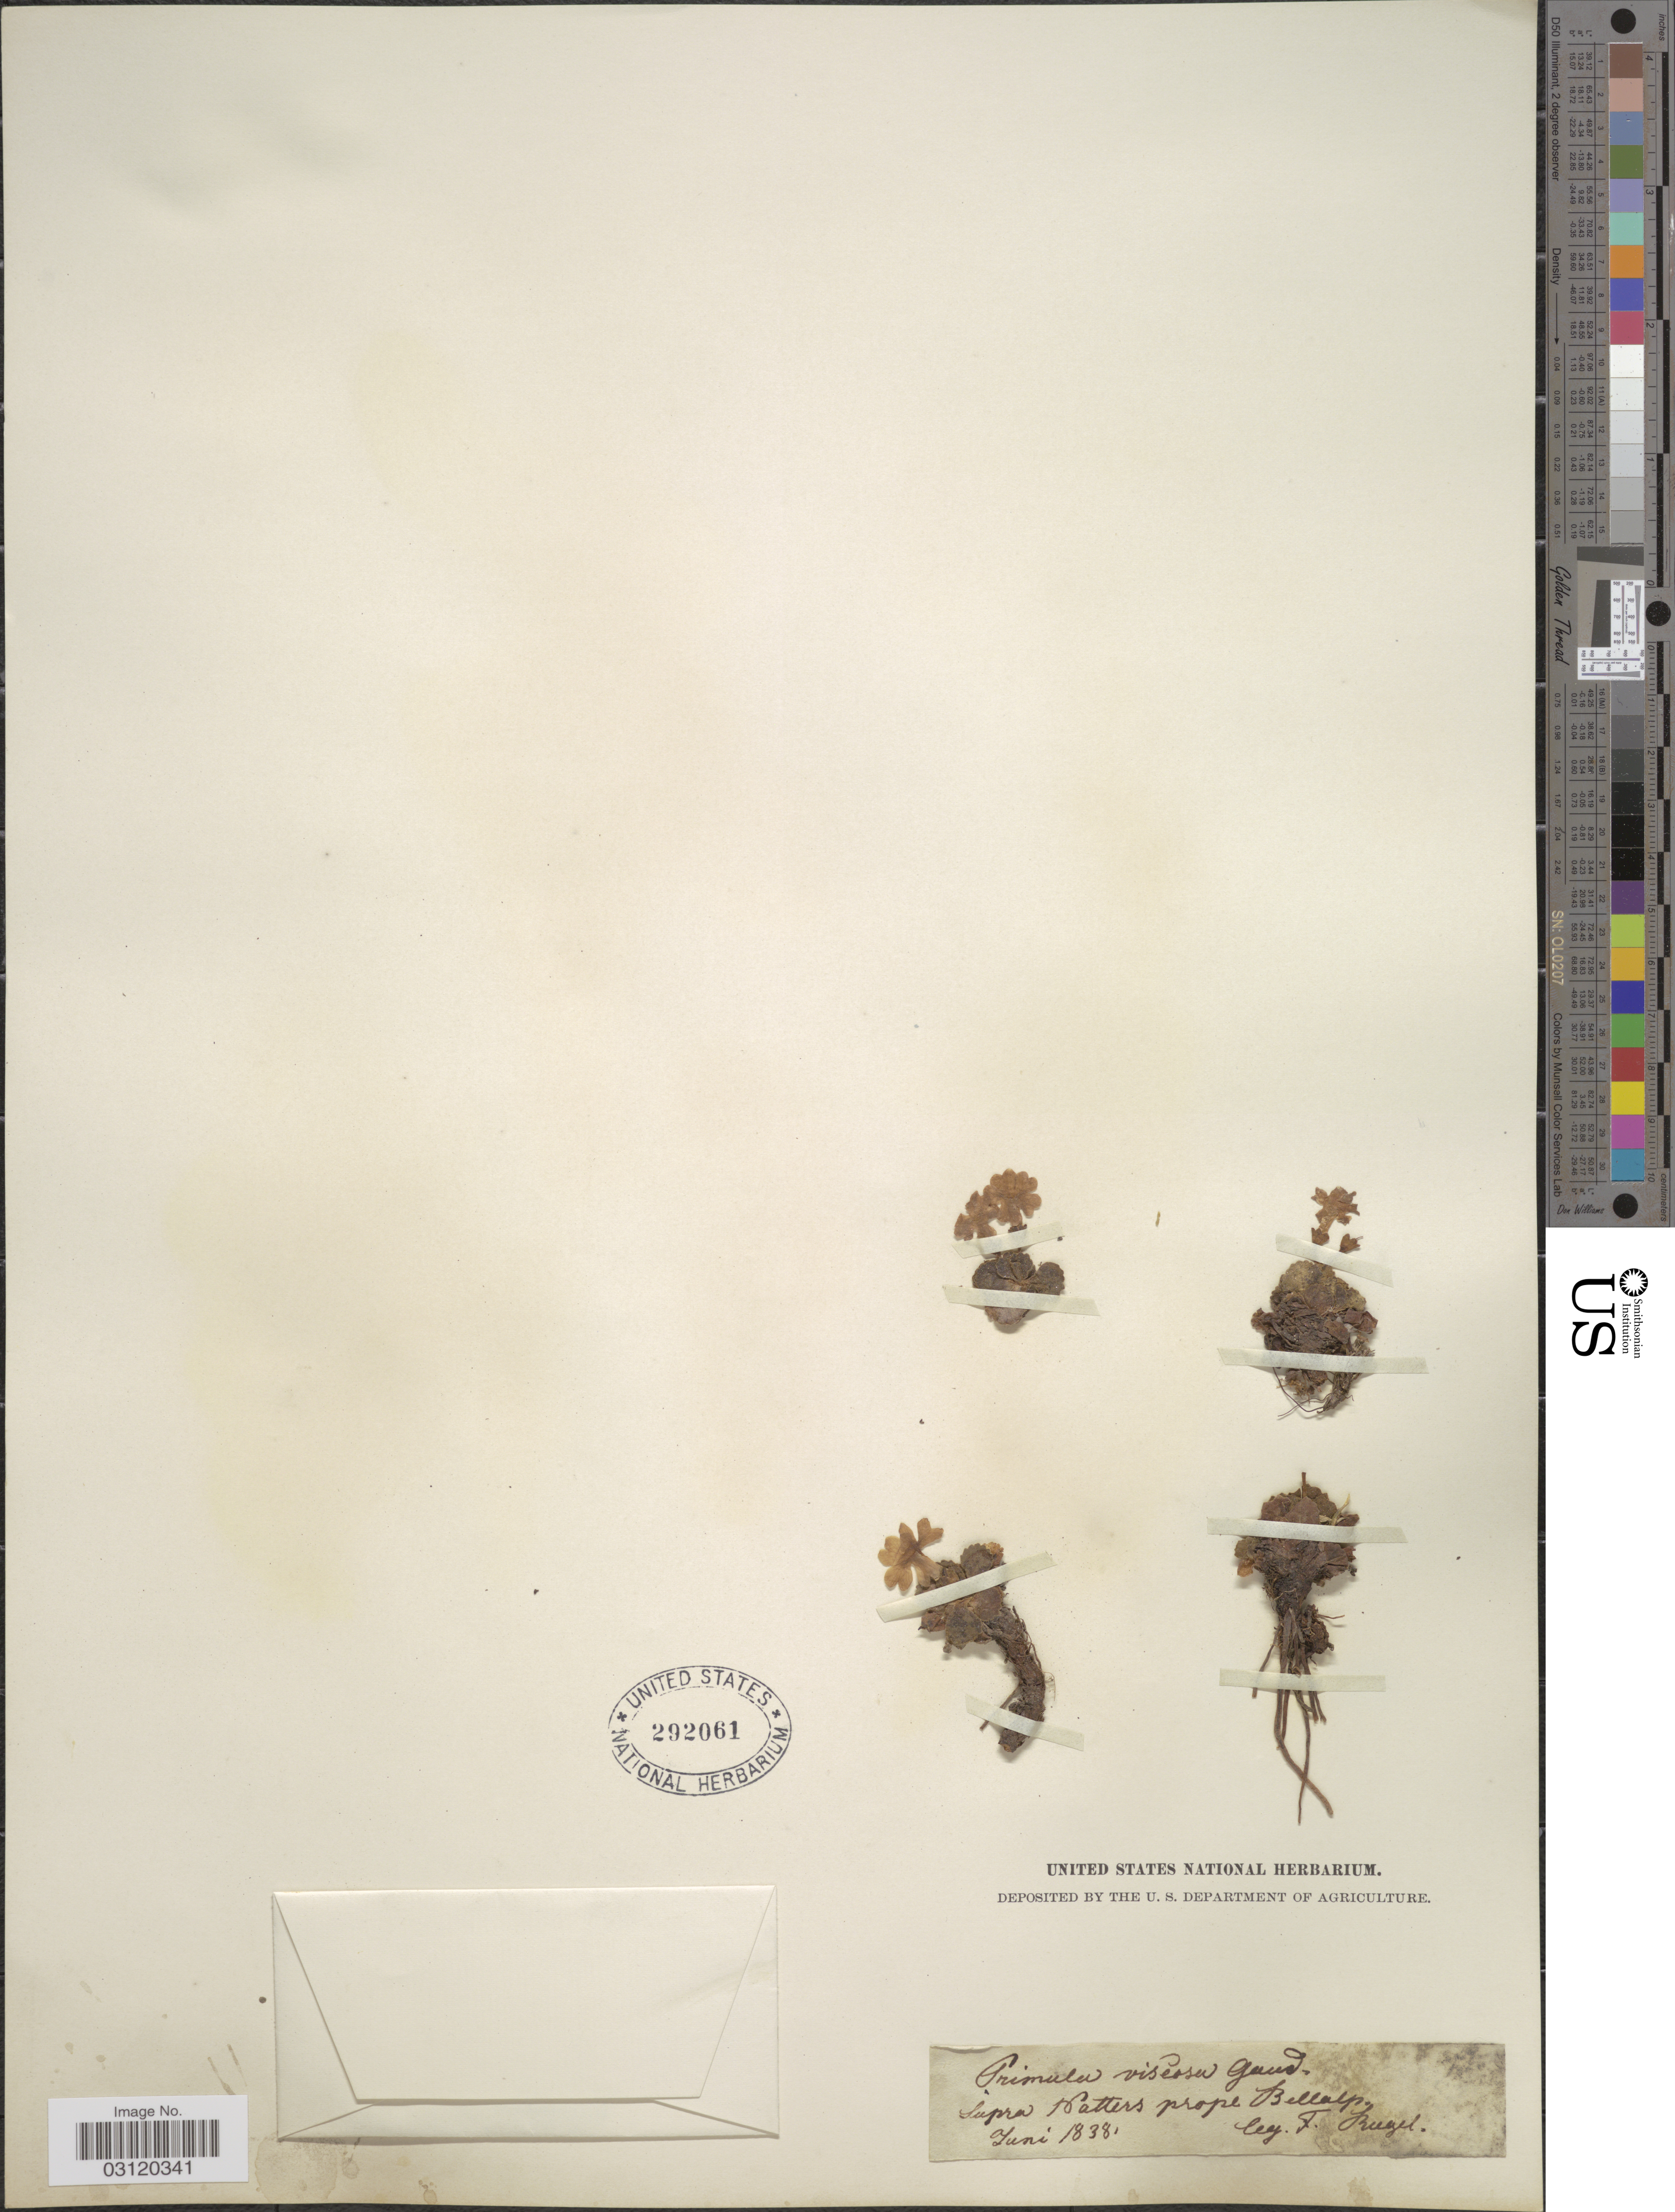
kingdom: Plantae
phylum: Tracheophyta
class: Magnoliopsida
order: Ericales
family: Primulaceae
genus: Primula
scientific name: Primula viscosa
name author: Vill.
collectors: F. Rugel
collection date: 1838-06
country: Switzerland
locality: Supra Natters [Naters] prope Bellalp [Belap].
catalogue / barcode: US 292061